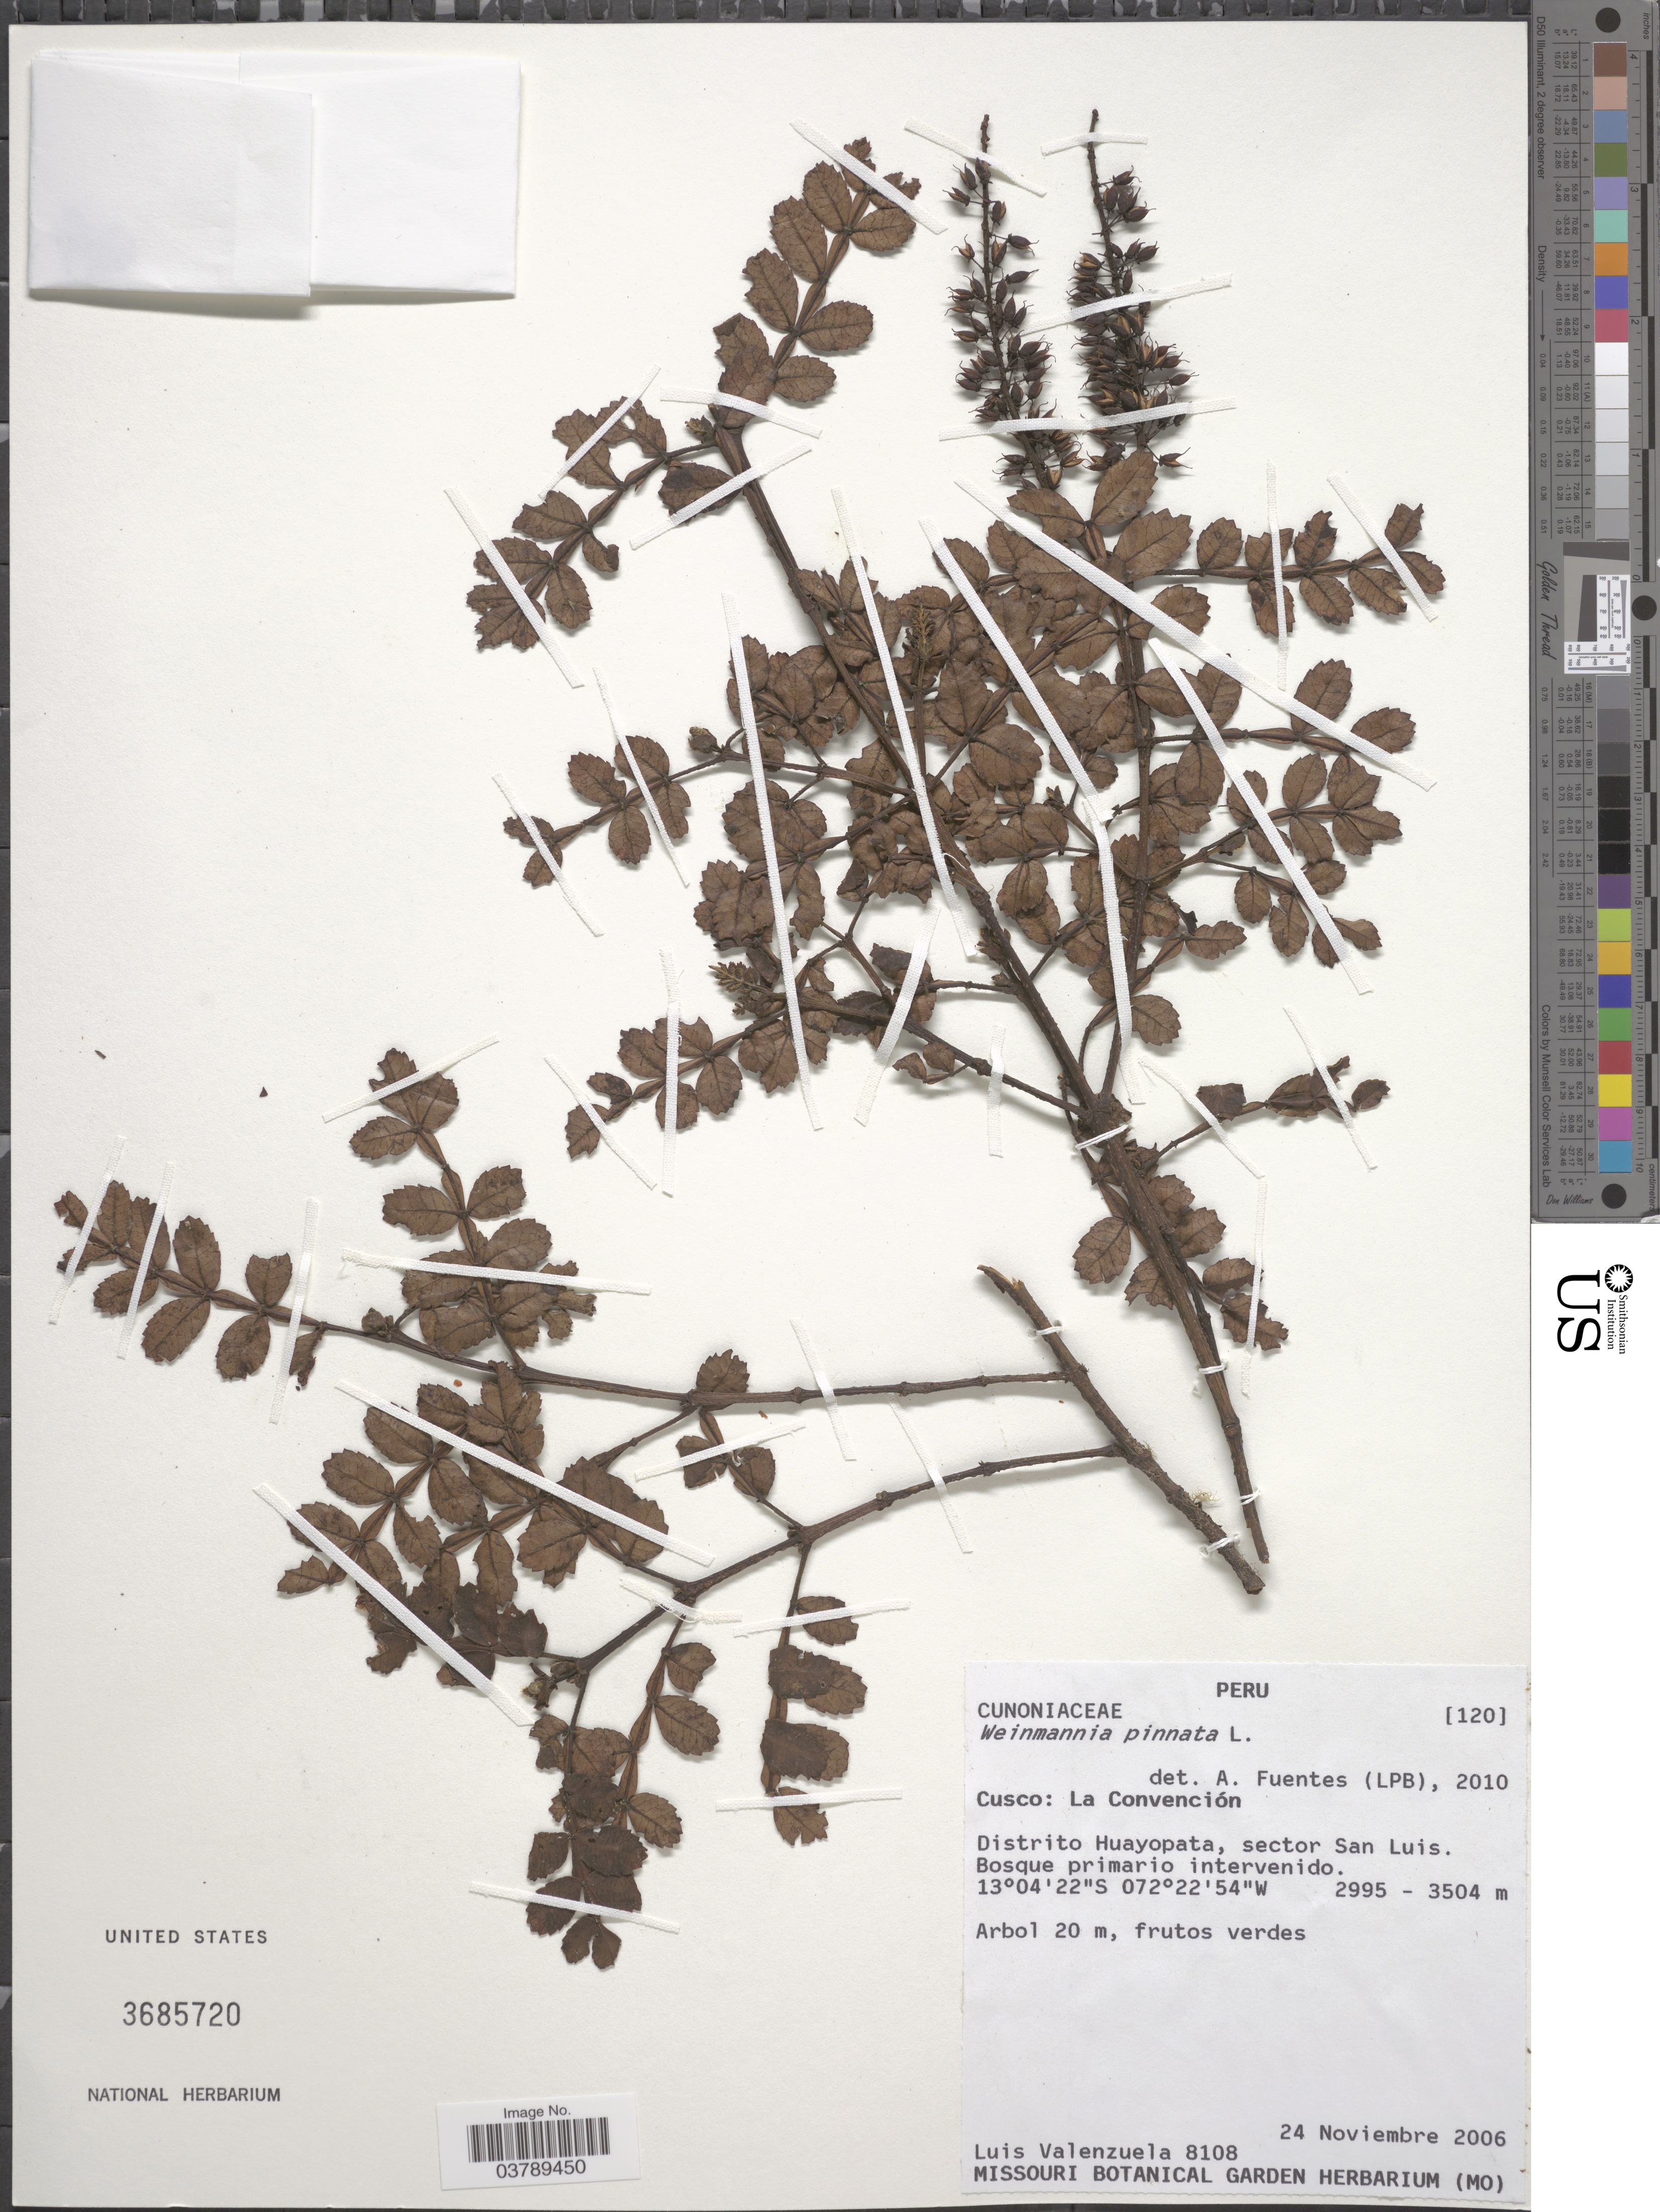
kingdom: Plantae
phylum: Tracheophyta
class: Magnoliopsida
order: Oxalidales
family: Cunoniaceae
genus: Weinmannia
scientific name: Weinmannia pinnata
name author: L.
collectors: L. Valenzuela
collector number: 8108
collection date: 2006-11-24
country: Peru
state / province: Cusco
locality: La Convención. Distrito Huayopata, sector San Luis.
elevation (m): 2995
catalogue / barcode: US 3685720